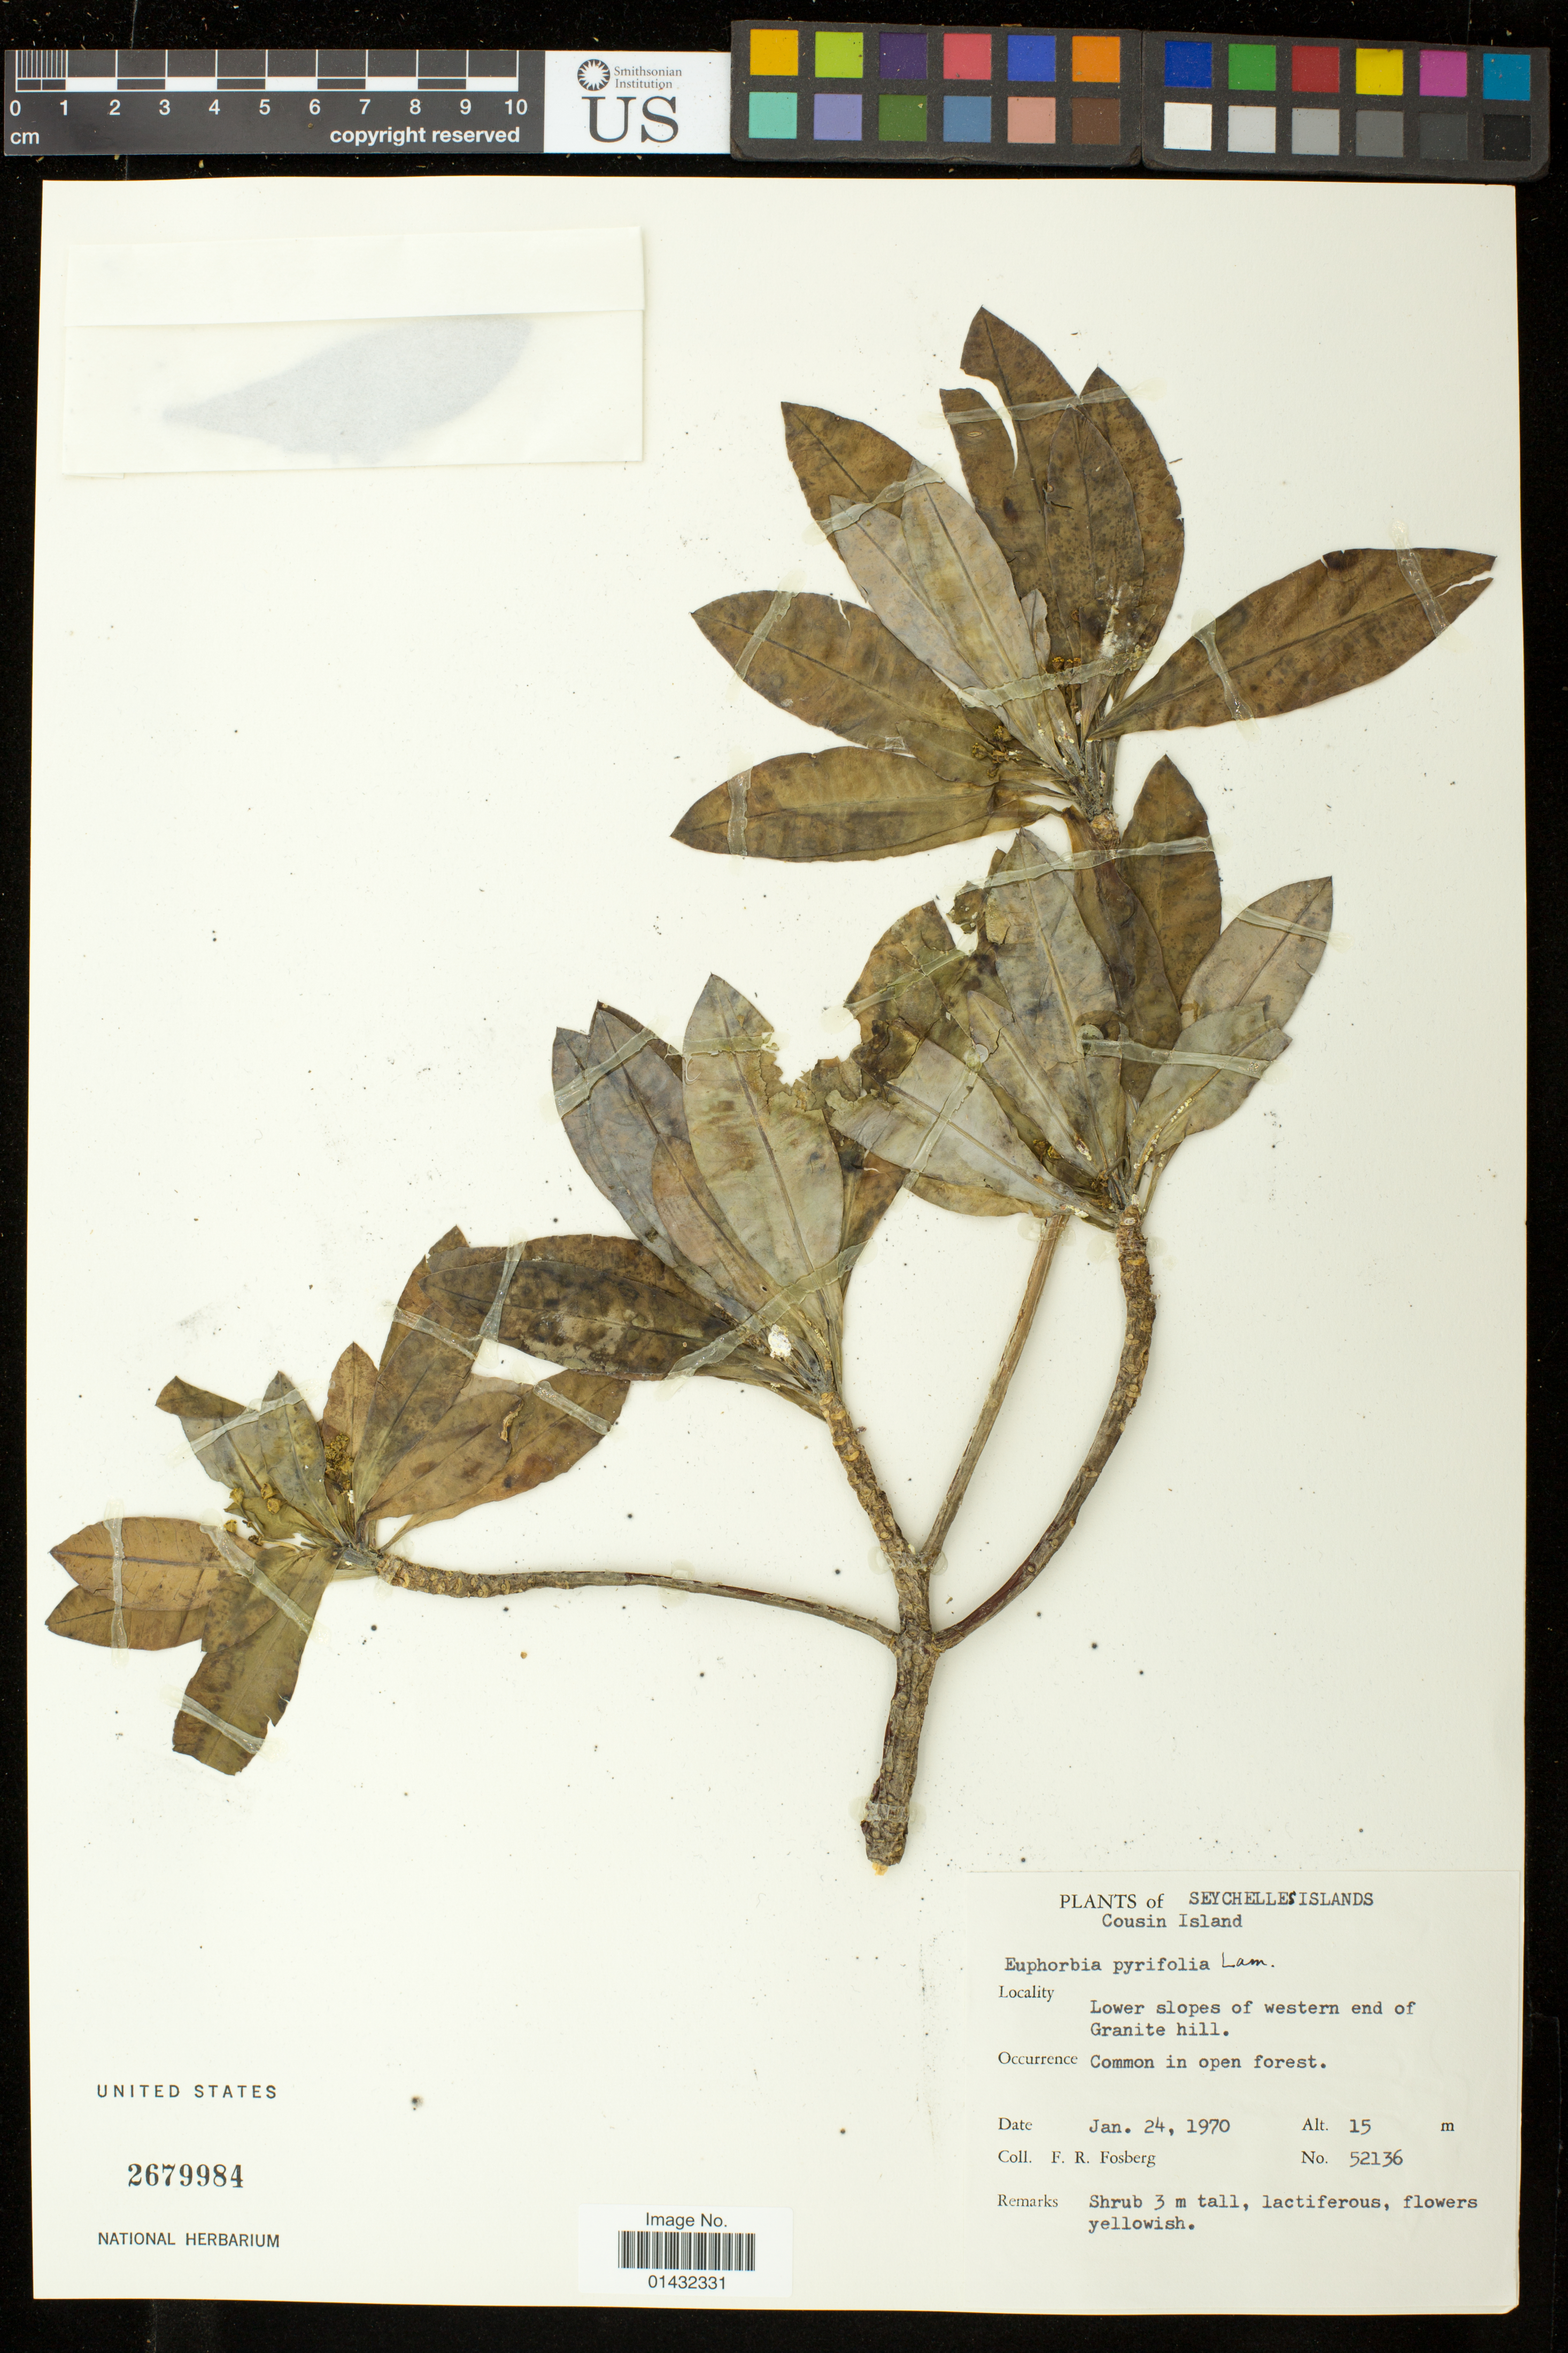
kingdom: Plantae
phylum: Tracheophyta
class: Magnoliopsida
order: Malpighiales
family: Euphorbiaceae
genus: Euphorbia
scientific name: Euphorbia pyrifolia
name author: Lam.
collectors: F. R. Fosberg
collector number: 52136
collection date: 1970-01-24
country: Seychelles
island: Cousins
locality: Cousin Island; Lower slopes of western end of Granite hill.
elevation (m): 15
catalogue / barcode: US 2679984